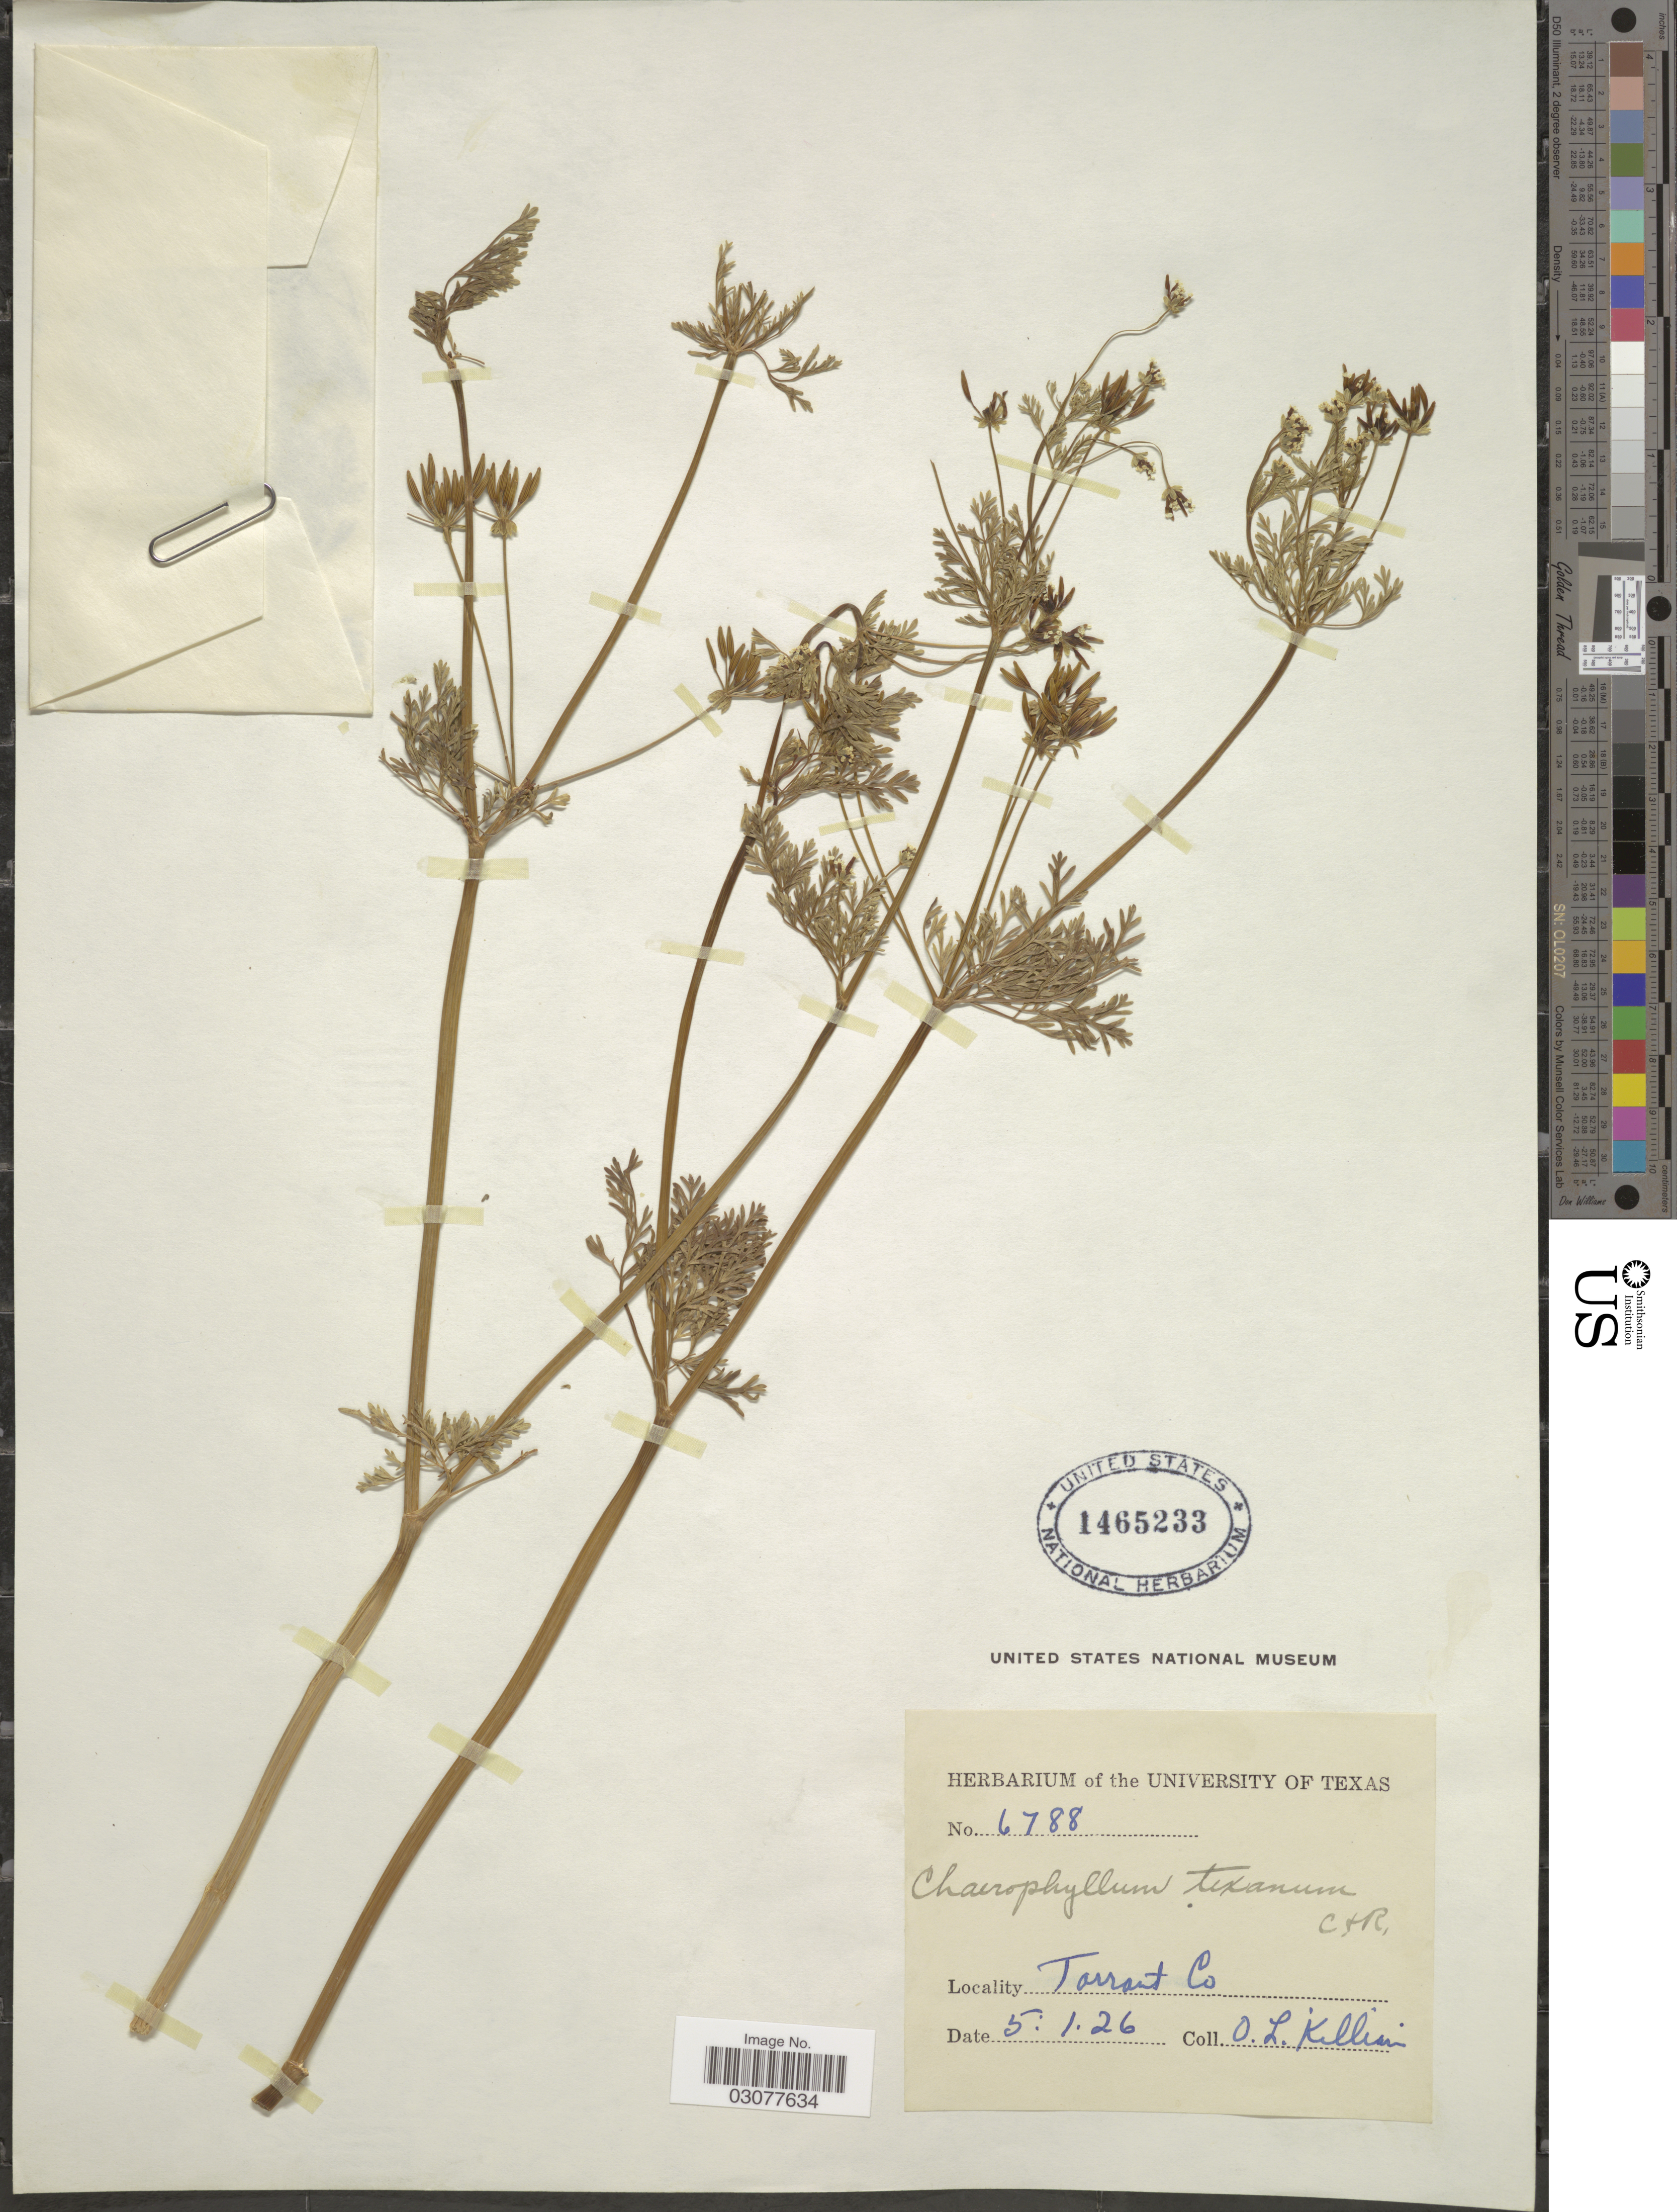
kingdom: Plantae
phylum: Tracheophyta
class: Magnoliopsida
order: Apiales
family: Apiaceae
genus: Chaerophyllum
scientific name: Chaerophyllum texanum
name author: J.M. Coult. & Rose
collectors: O. Killian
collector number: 6788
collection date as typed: Transcribed d/m/y: 1/5/26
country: United States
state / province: Texas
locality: Tarrant Co.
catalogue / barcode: US 1465233